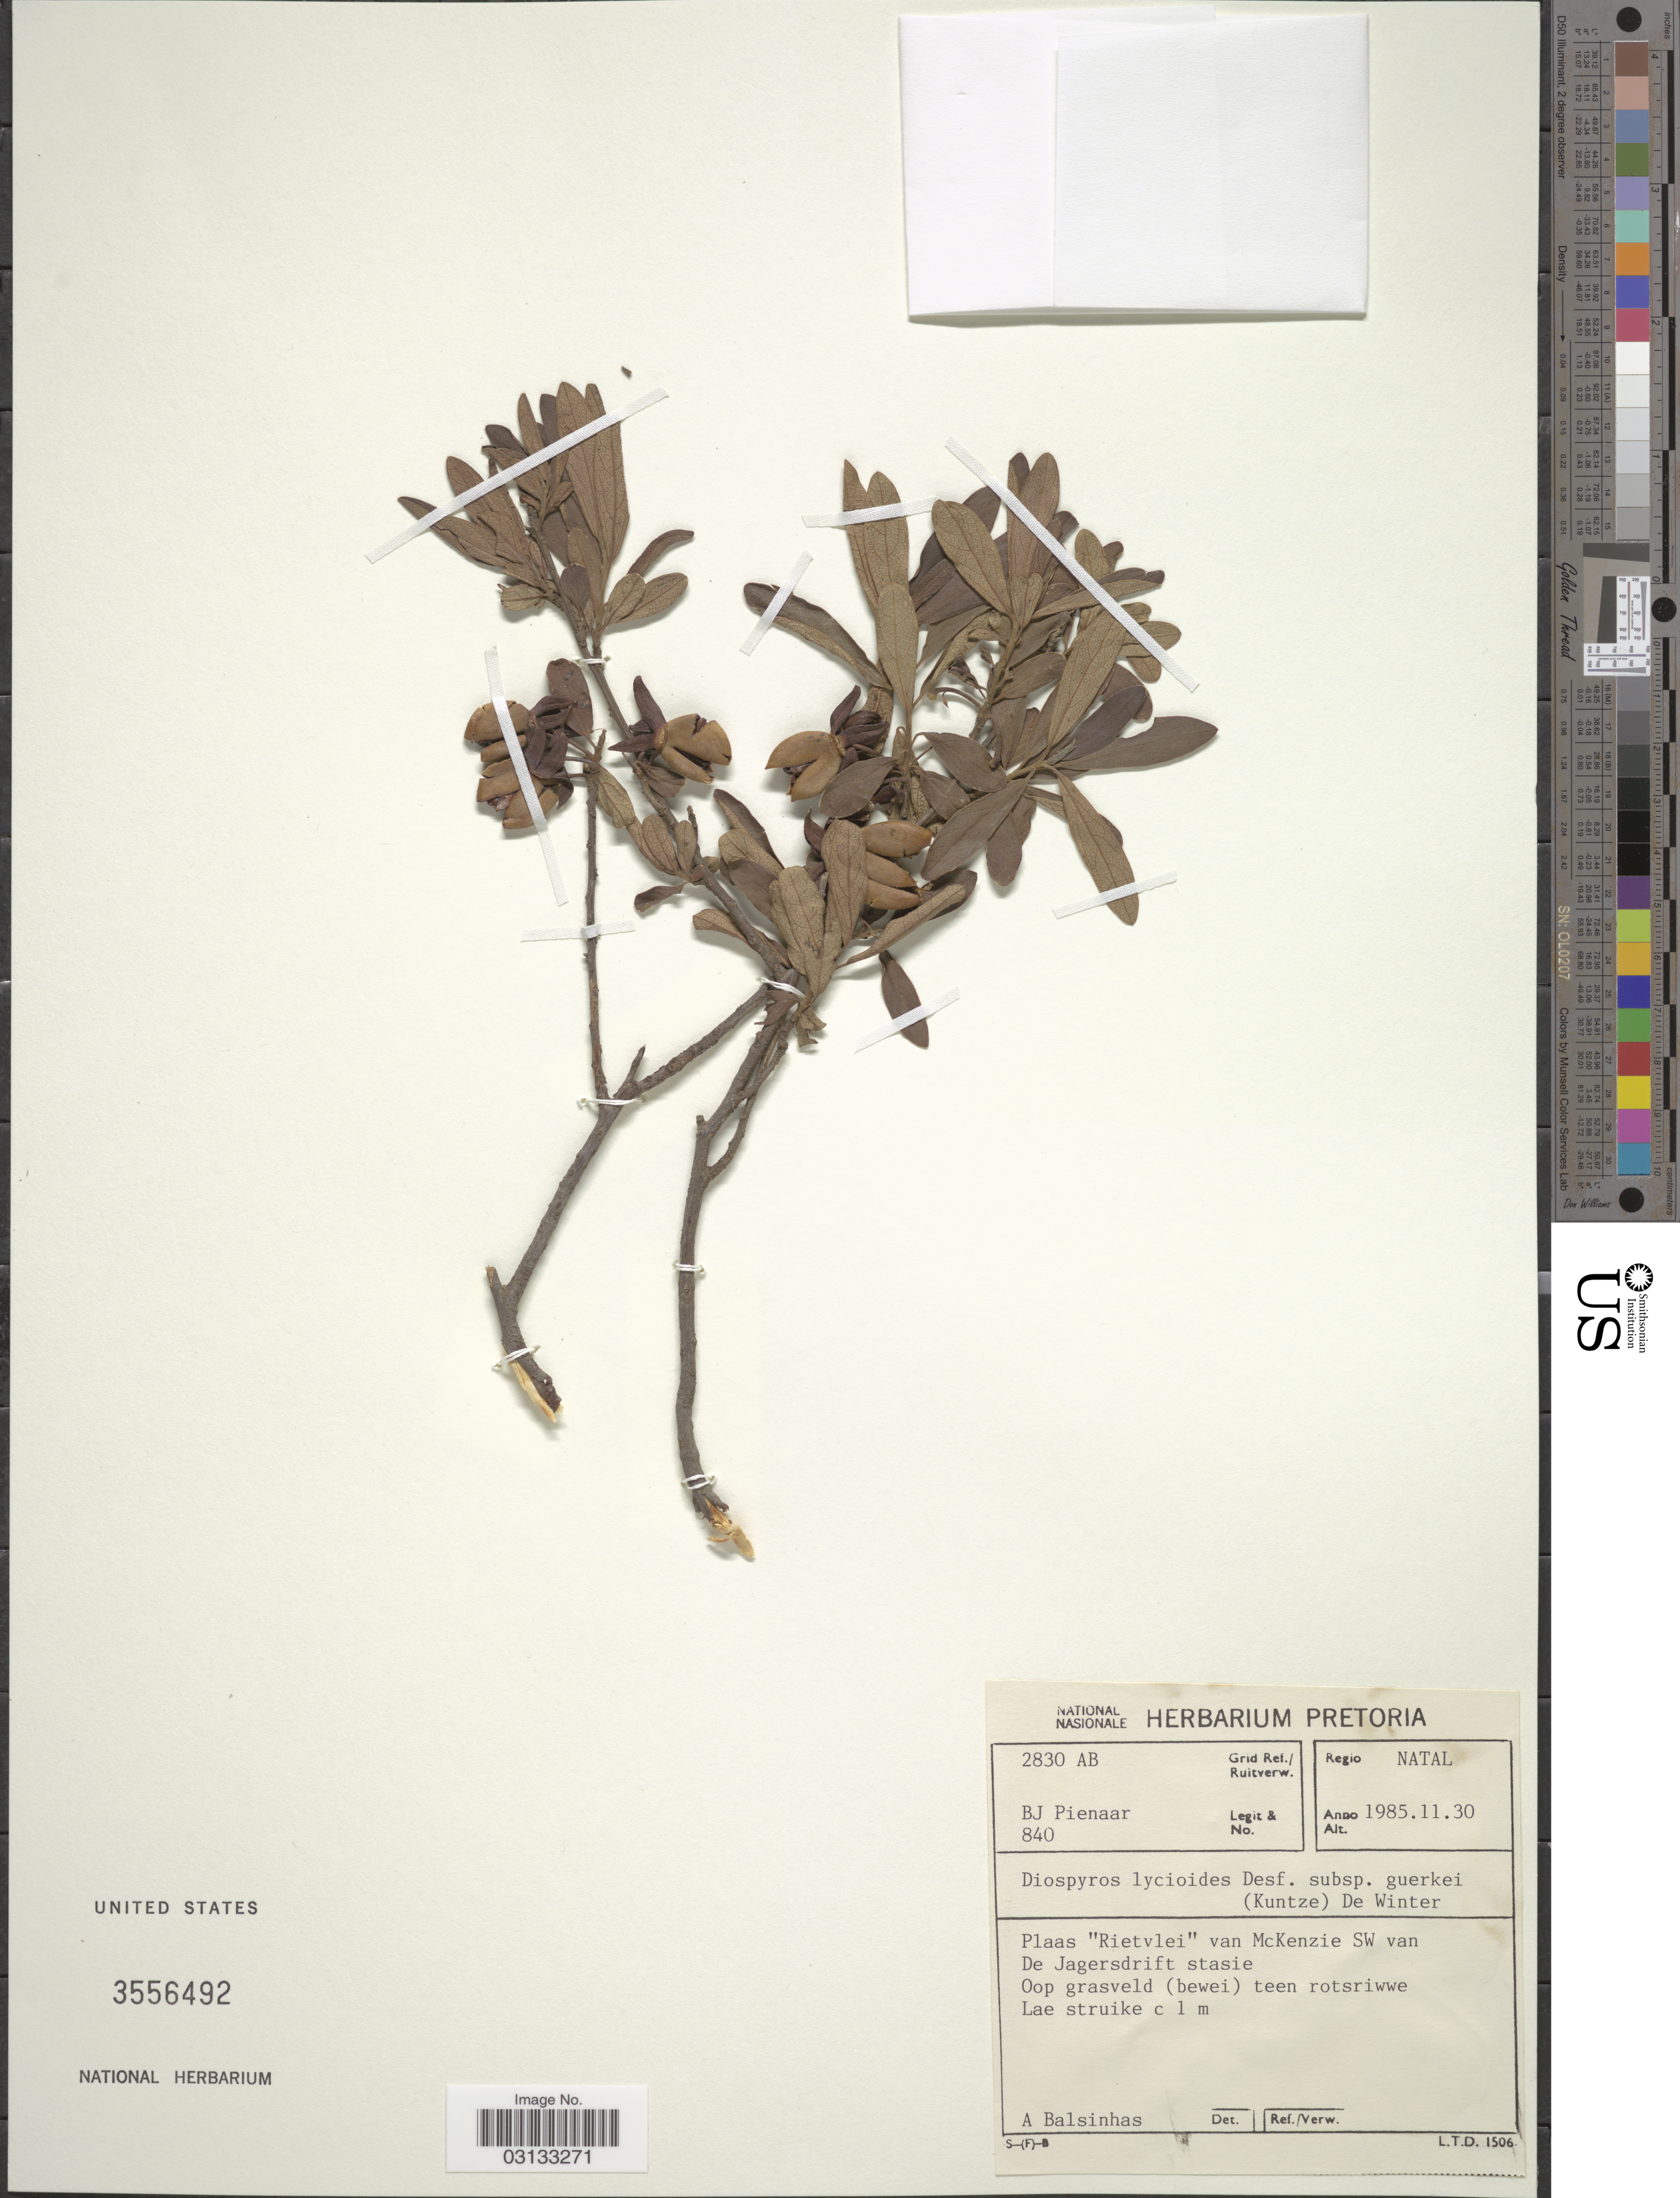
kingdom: Plantae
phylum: Tracheophyta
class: Magnoliopsida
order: Ericales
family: Ebenaceae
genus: Diospyros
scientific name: Diospyros lycioides subsp. guerkei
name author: (Kuntze) De Winter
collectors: B. Pienaar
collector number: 840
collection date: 1985-11-30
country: South Africa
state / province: KwaZulu-Natal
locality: Grid Ref./Ruitverw. 2830AB, Regio Natal, Plaas "Rietvlei" van McKenzie SW van De Jagersdrift stasie.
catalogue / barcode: US 3556492